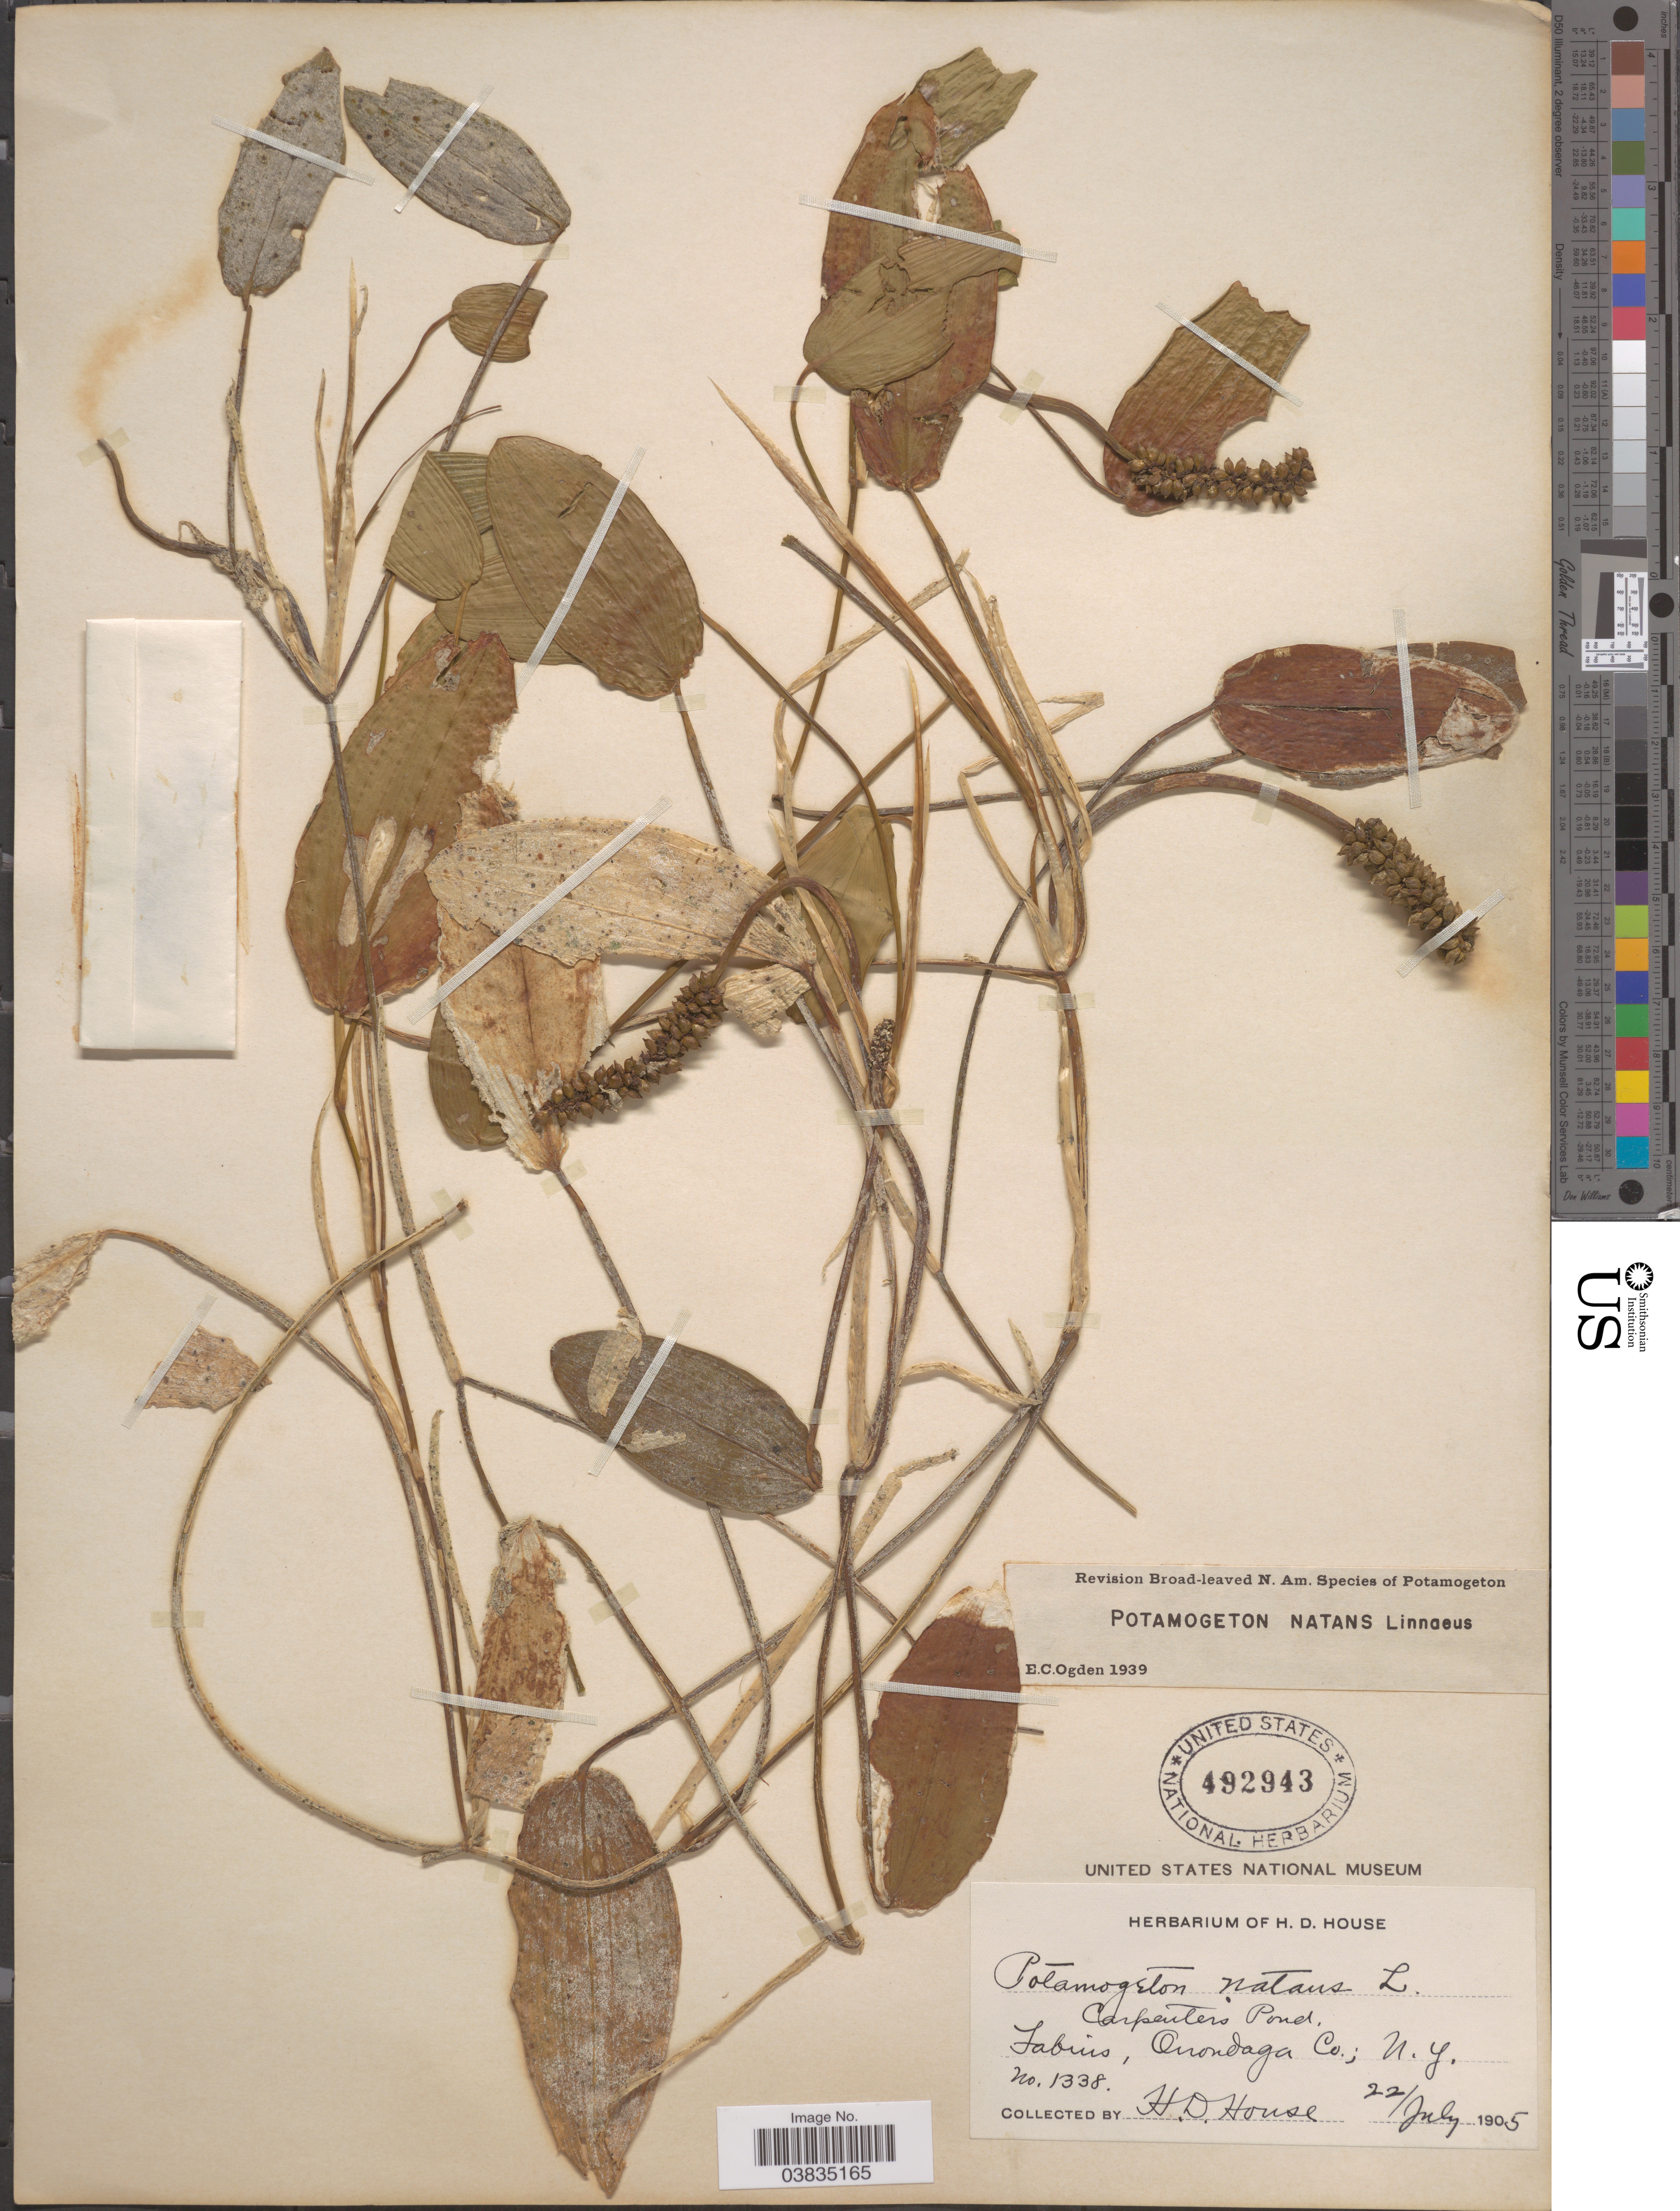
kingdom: Plantae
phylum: Tracheophyta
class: Liliopsida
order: Alismatales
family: Potamogetonaceae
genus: Potamogeton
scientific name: Potamogeton natans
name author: L.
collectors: H. D. House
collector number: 1338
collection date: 1905-07-22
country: United States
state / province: New York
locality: Carpenters Pond, Fabius, Onondaga Co.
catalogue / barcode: US 492943